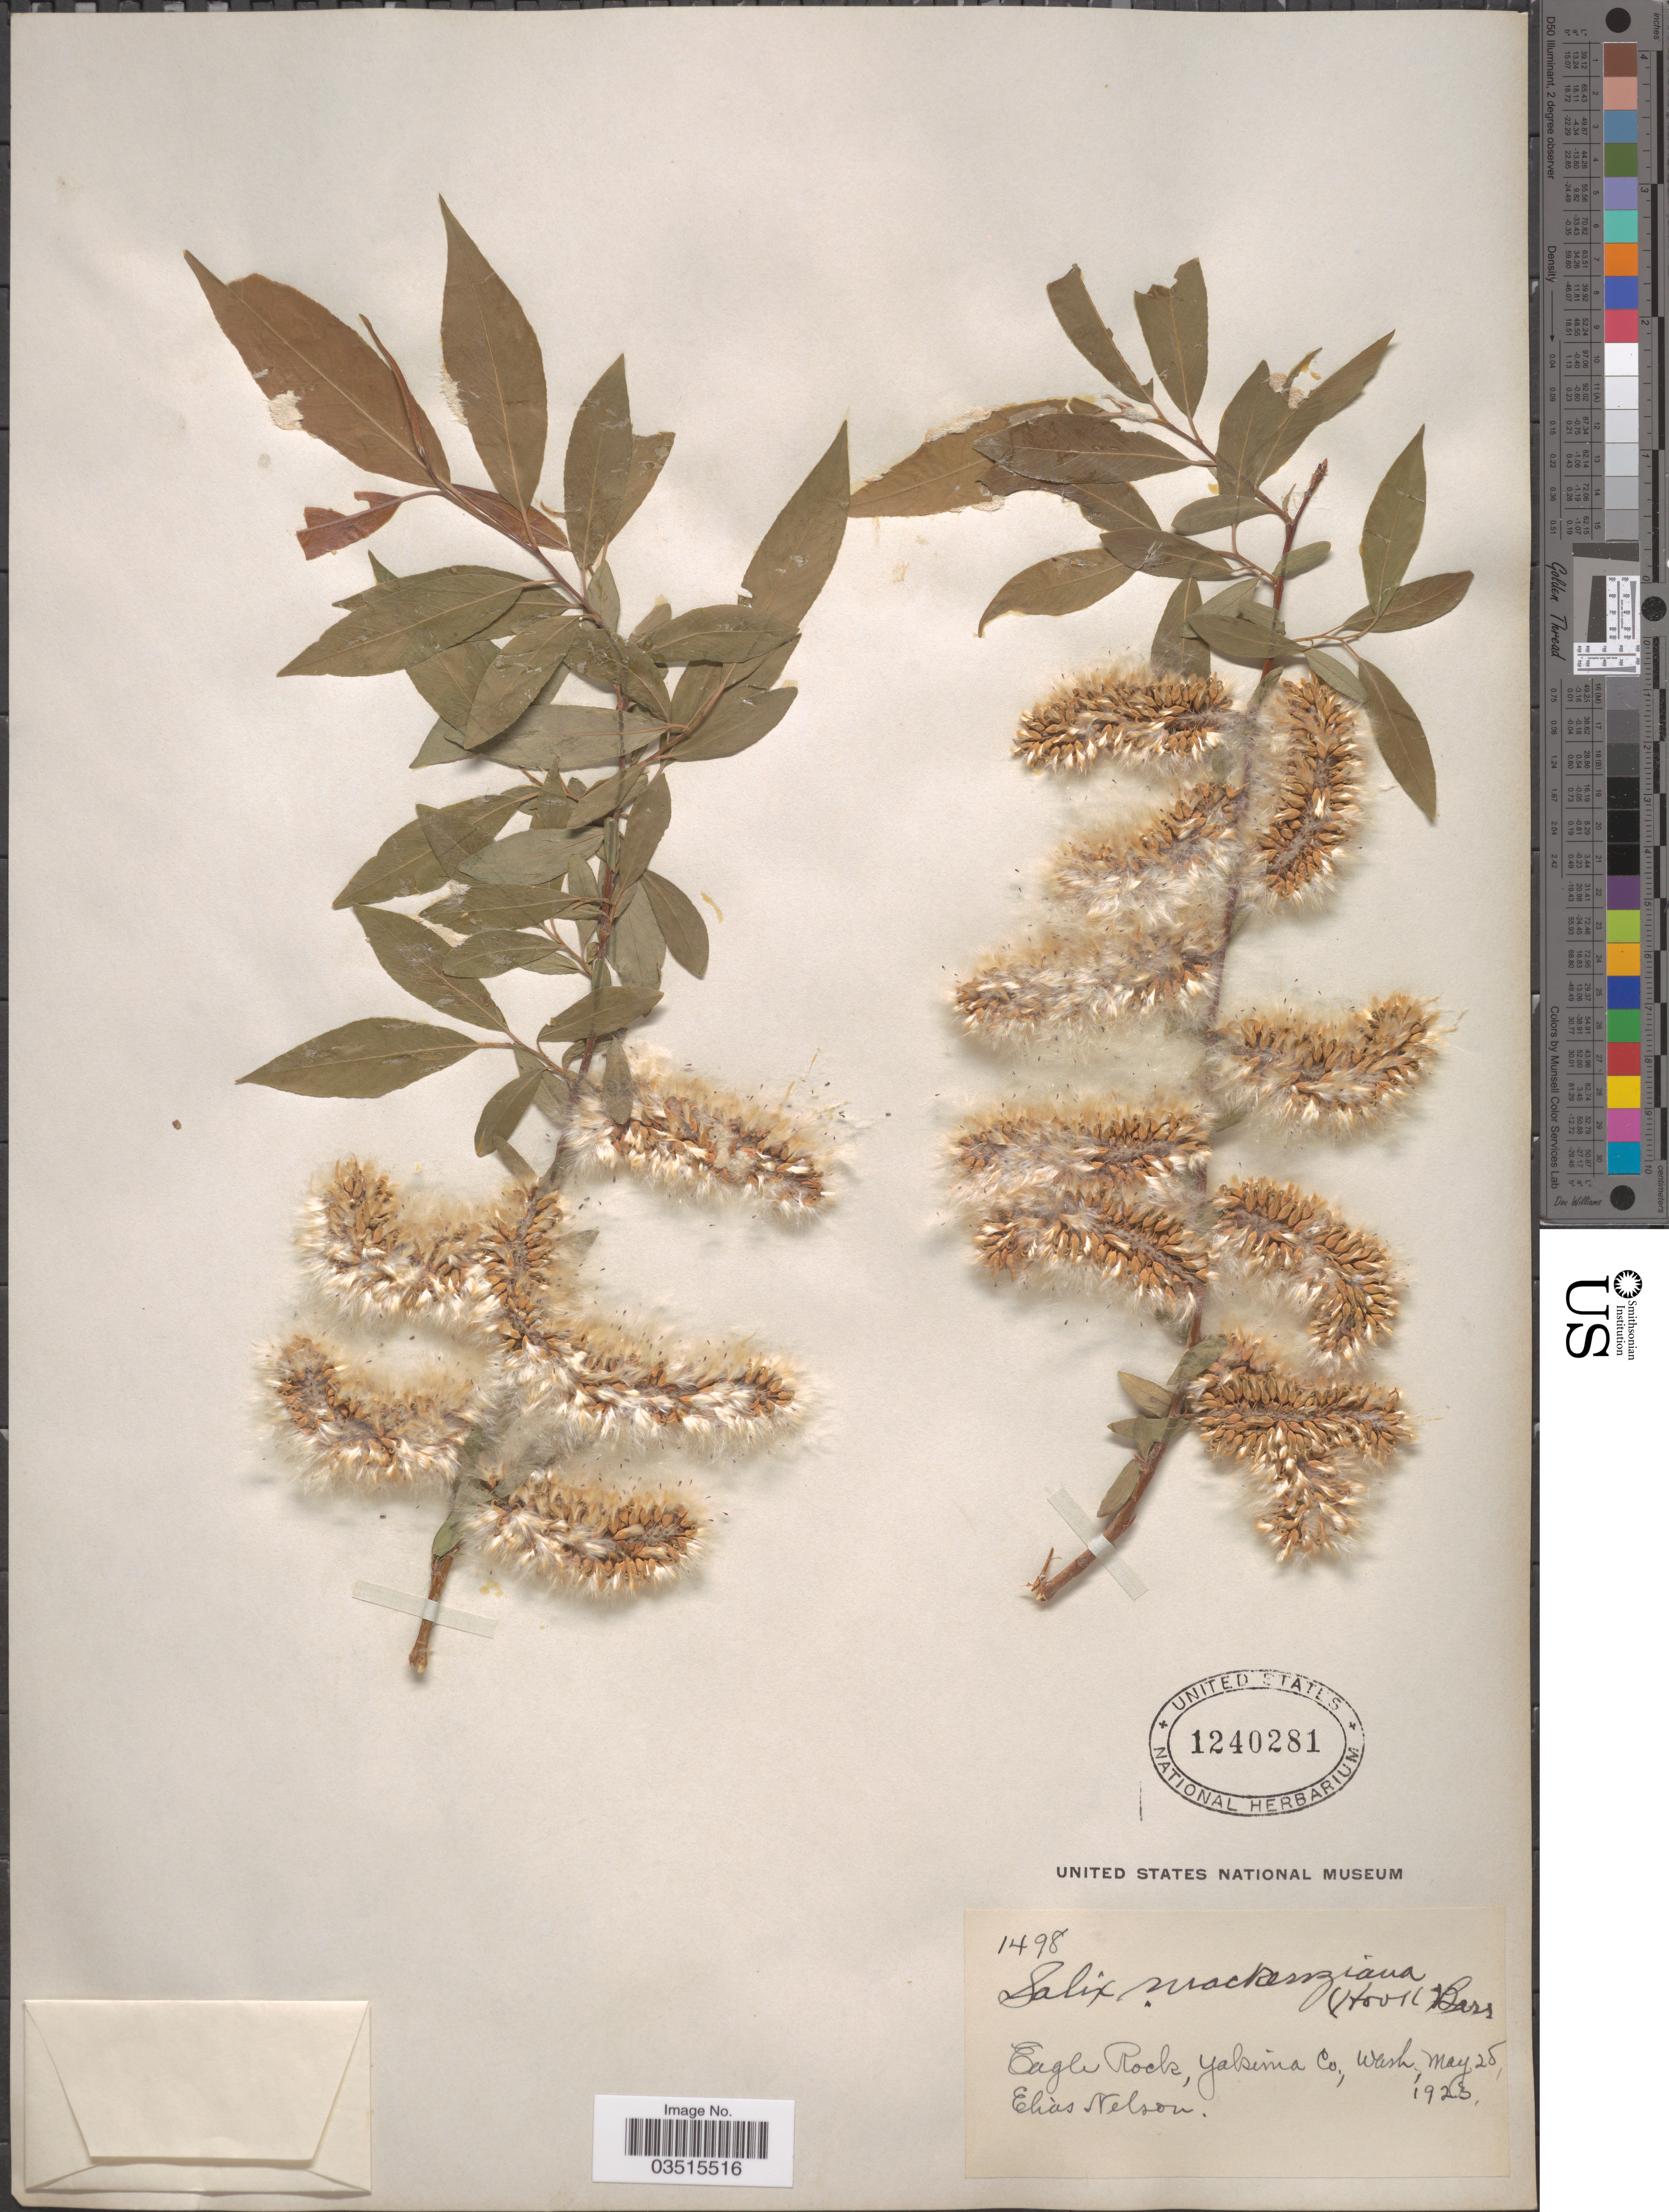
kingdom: Plantae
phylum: Tracheophyta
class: Magnoliopsida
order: Malpighiales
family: Salicaceae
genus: Salix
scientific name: Salix mackenziana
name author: (Hook.) Barratt ex Hook.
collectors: E. Nelson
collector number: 1498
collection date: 1923-05-25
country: United States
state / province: Washington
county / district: Yakima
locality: Eagle Rock, Yakima Co.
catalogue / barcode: US 1240281